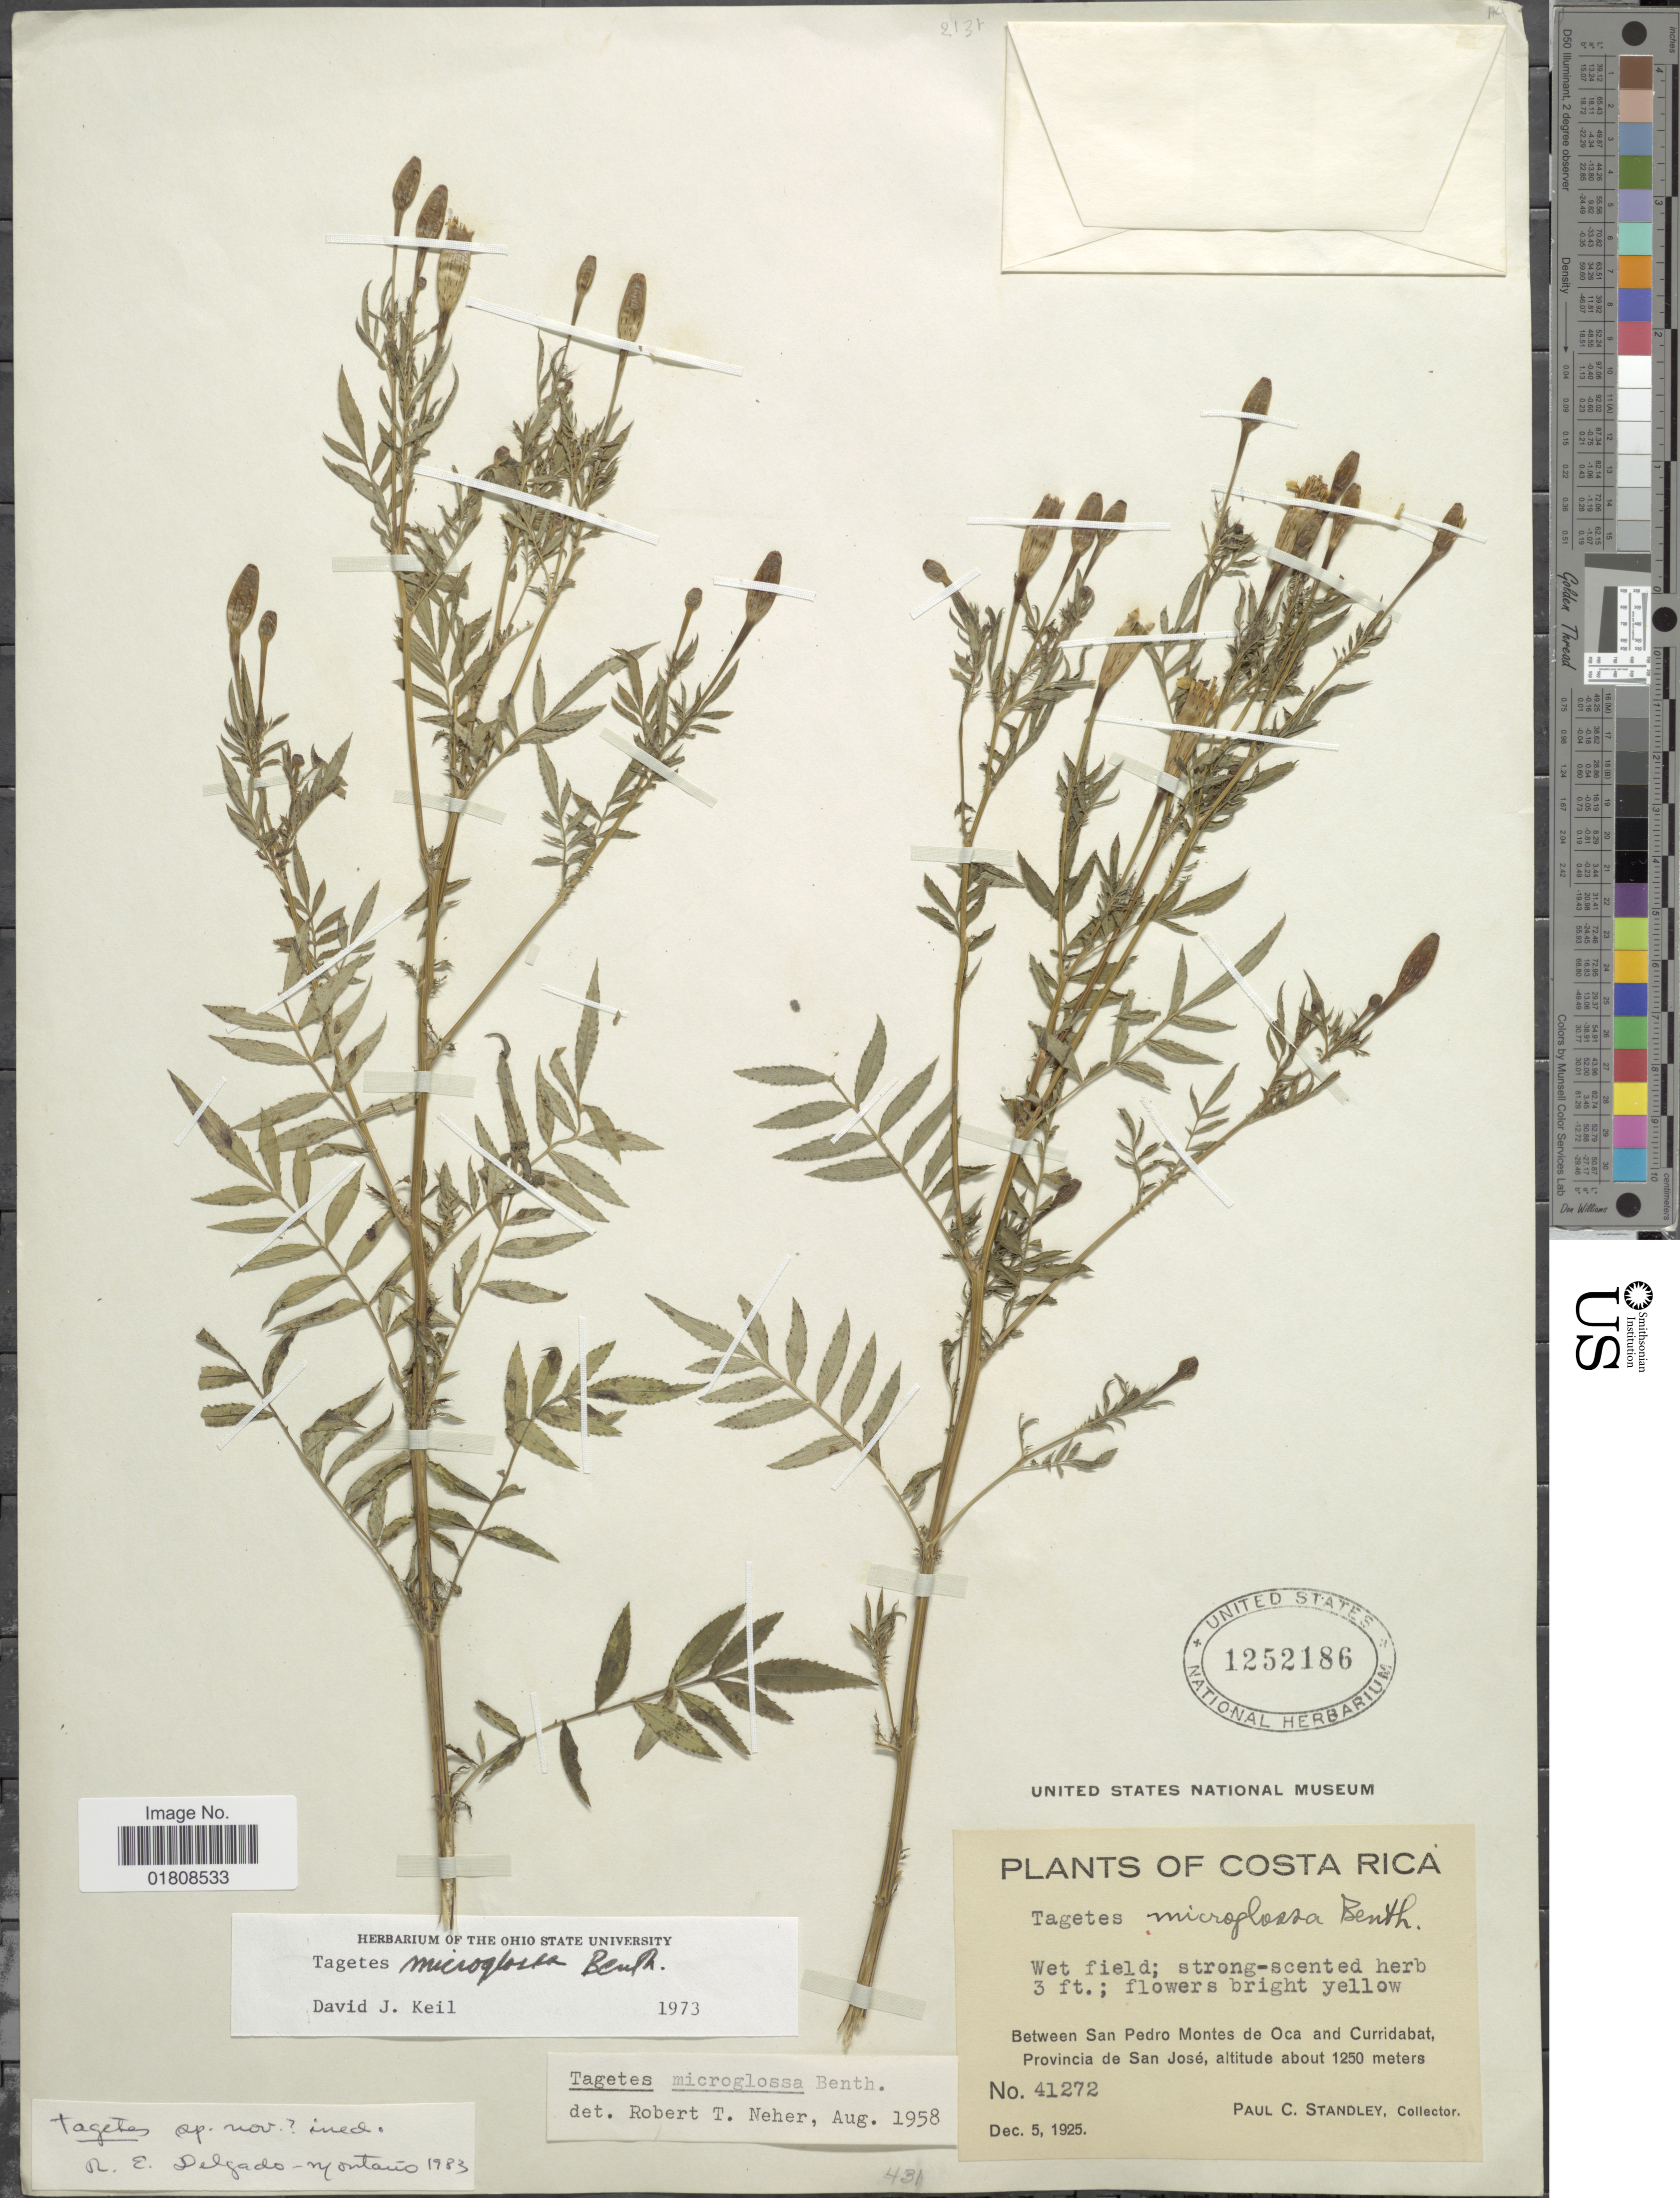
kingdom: Plantae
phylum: Tracheophyta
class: Magnoliopsida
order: Asterales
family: Asteraceae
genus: Tagetes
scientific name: Tagetes sp.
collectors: P. C. Standley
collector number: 41272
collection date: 1925-12-05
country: Costa Rica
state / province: San José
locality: Between San Pedro Montes de Oca and Curridabat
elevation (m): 1250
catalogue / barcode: US 1252186